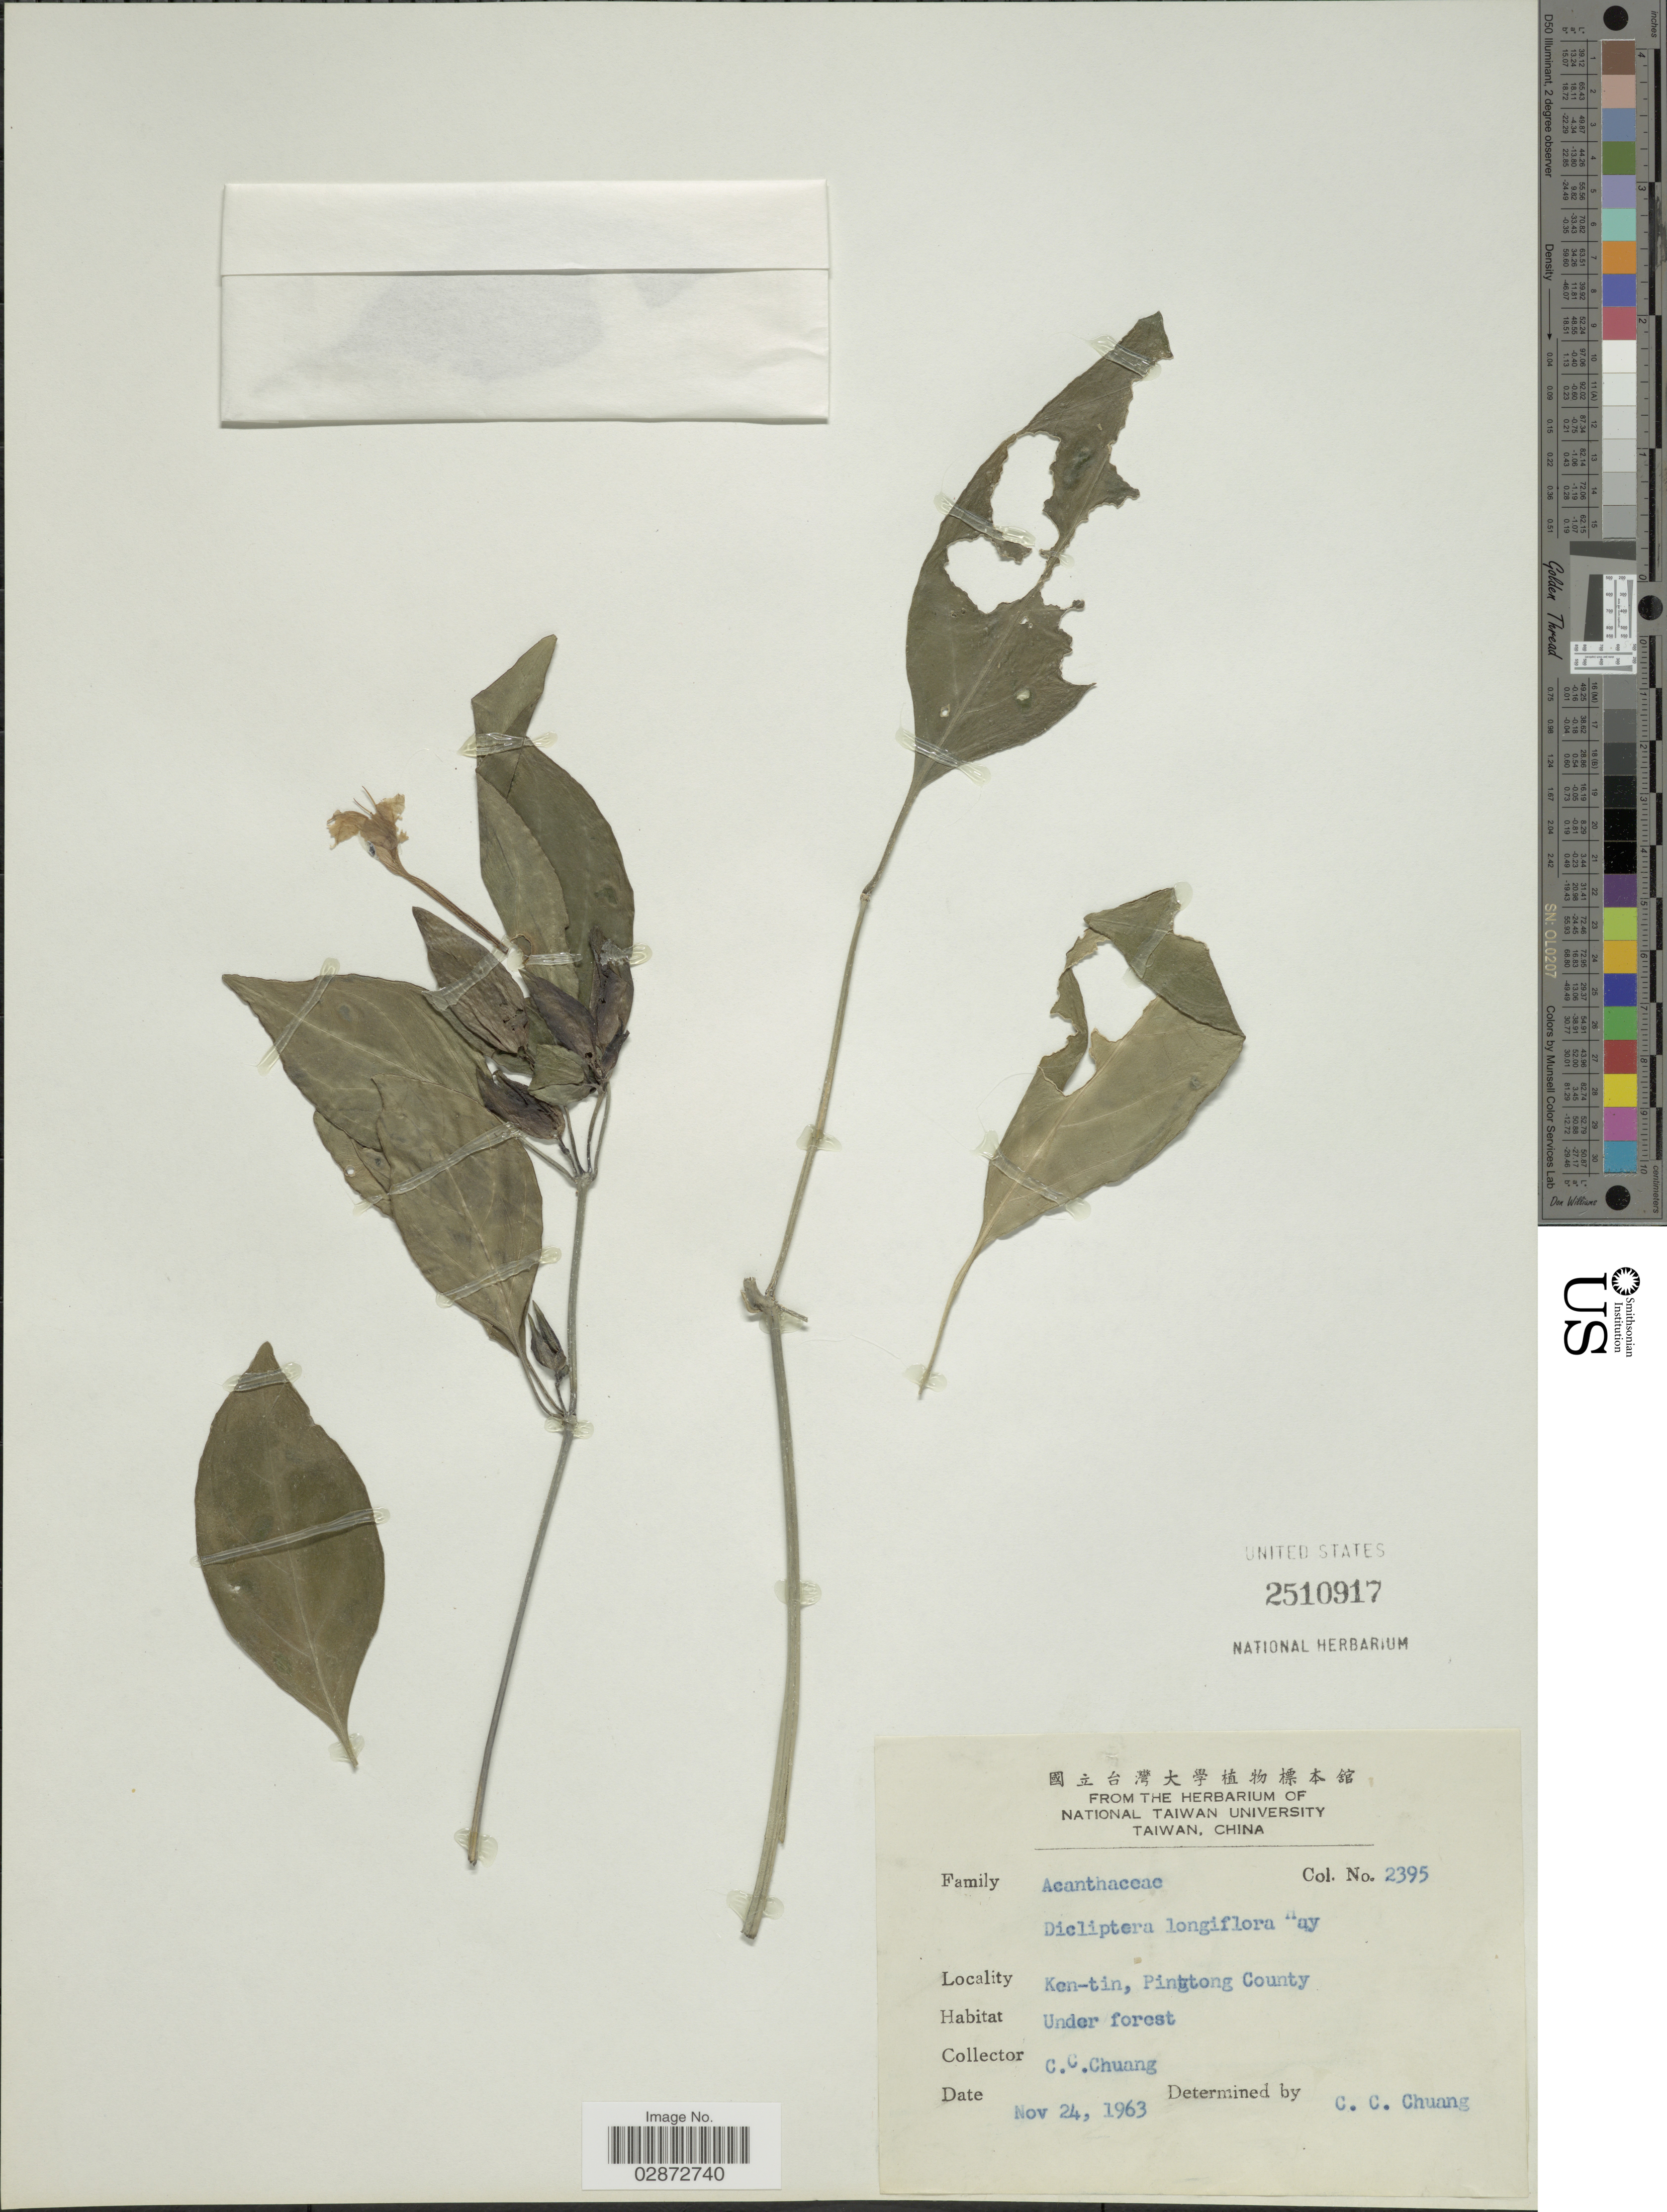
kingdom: Plantae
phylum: Tracheophyta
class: Magnoliopsida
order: Lamiales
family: Acanthaceae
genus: Dicliptera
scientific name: Dicliptera longiflora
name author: Hayata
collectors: C. C. Chuang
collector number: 2395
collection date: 1963-11-24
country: Taiwan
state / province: Pingtung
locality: Ken-tin, Pingtong County.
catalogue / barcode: US 2510917